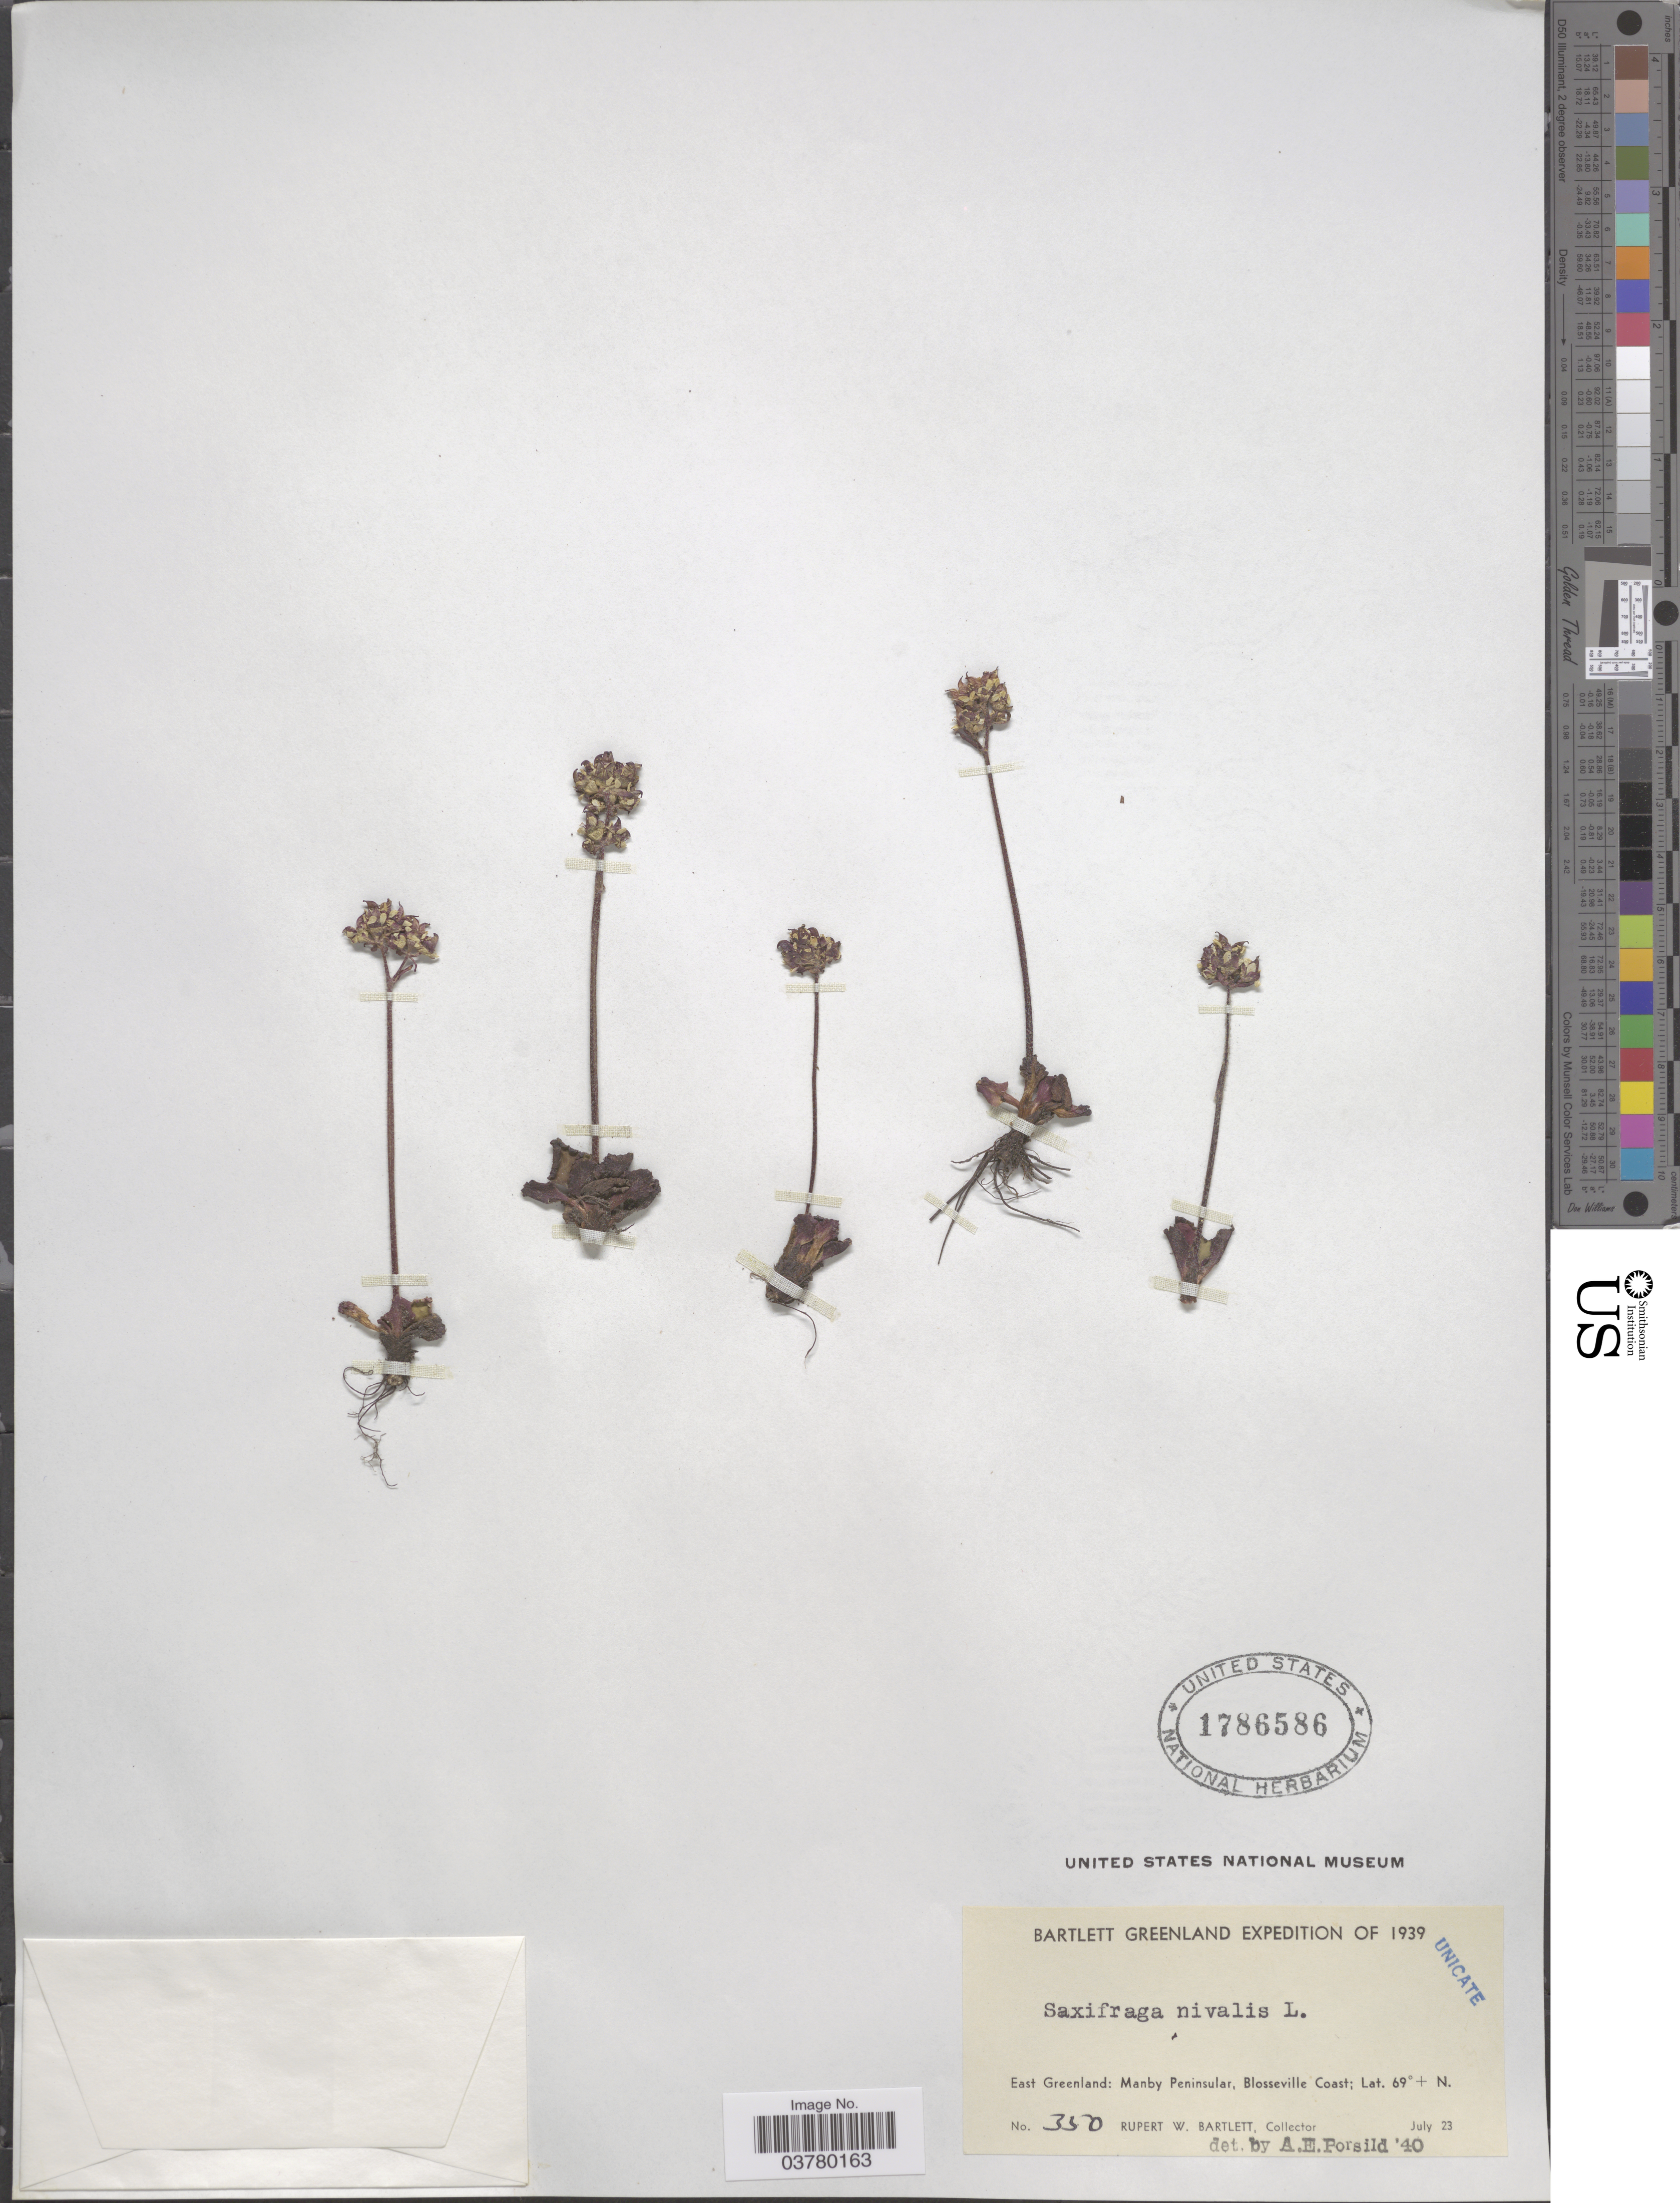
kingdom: Plantae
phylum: Tracheophyta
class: Magnoliopsida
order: Saxifragales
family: Saxifragaceae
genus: Micranthes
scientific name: Micranthes nivalis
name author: (L.) Small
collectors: R. W. Bartlett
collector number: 350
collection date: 1939-07-23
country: Greenland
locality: Greenland Expedition of 1939. East Greenland: Manby Peninsular, Blosseville Coast.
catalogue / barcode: US 1786586